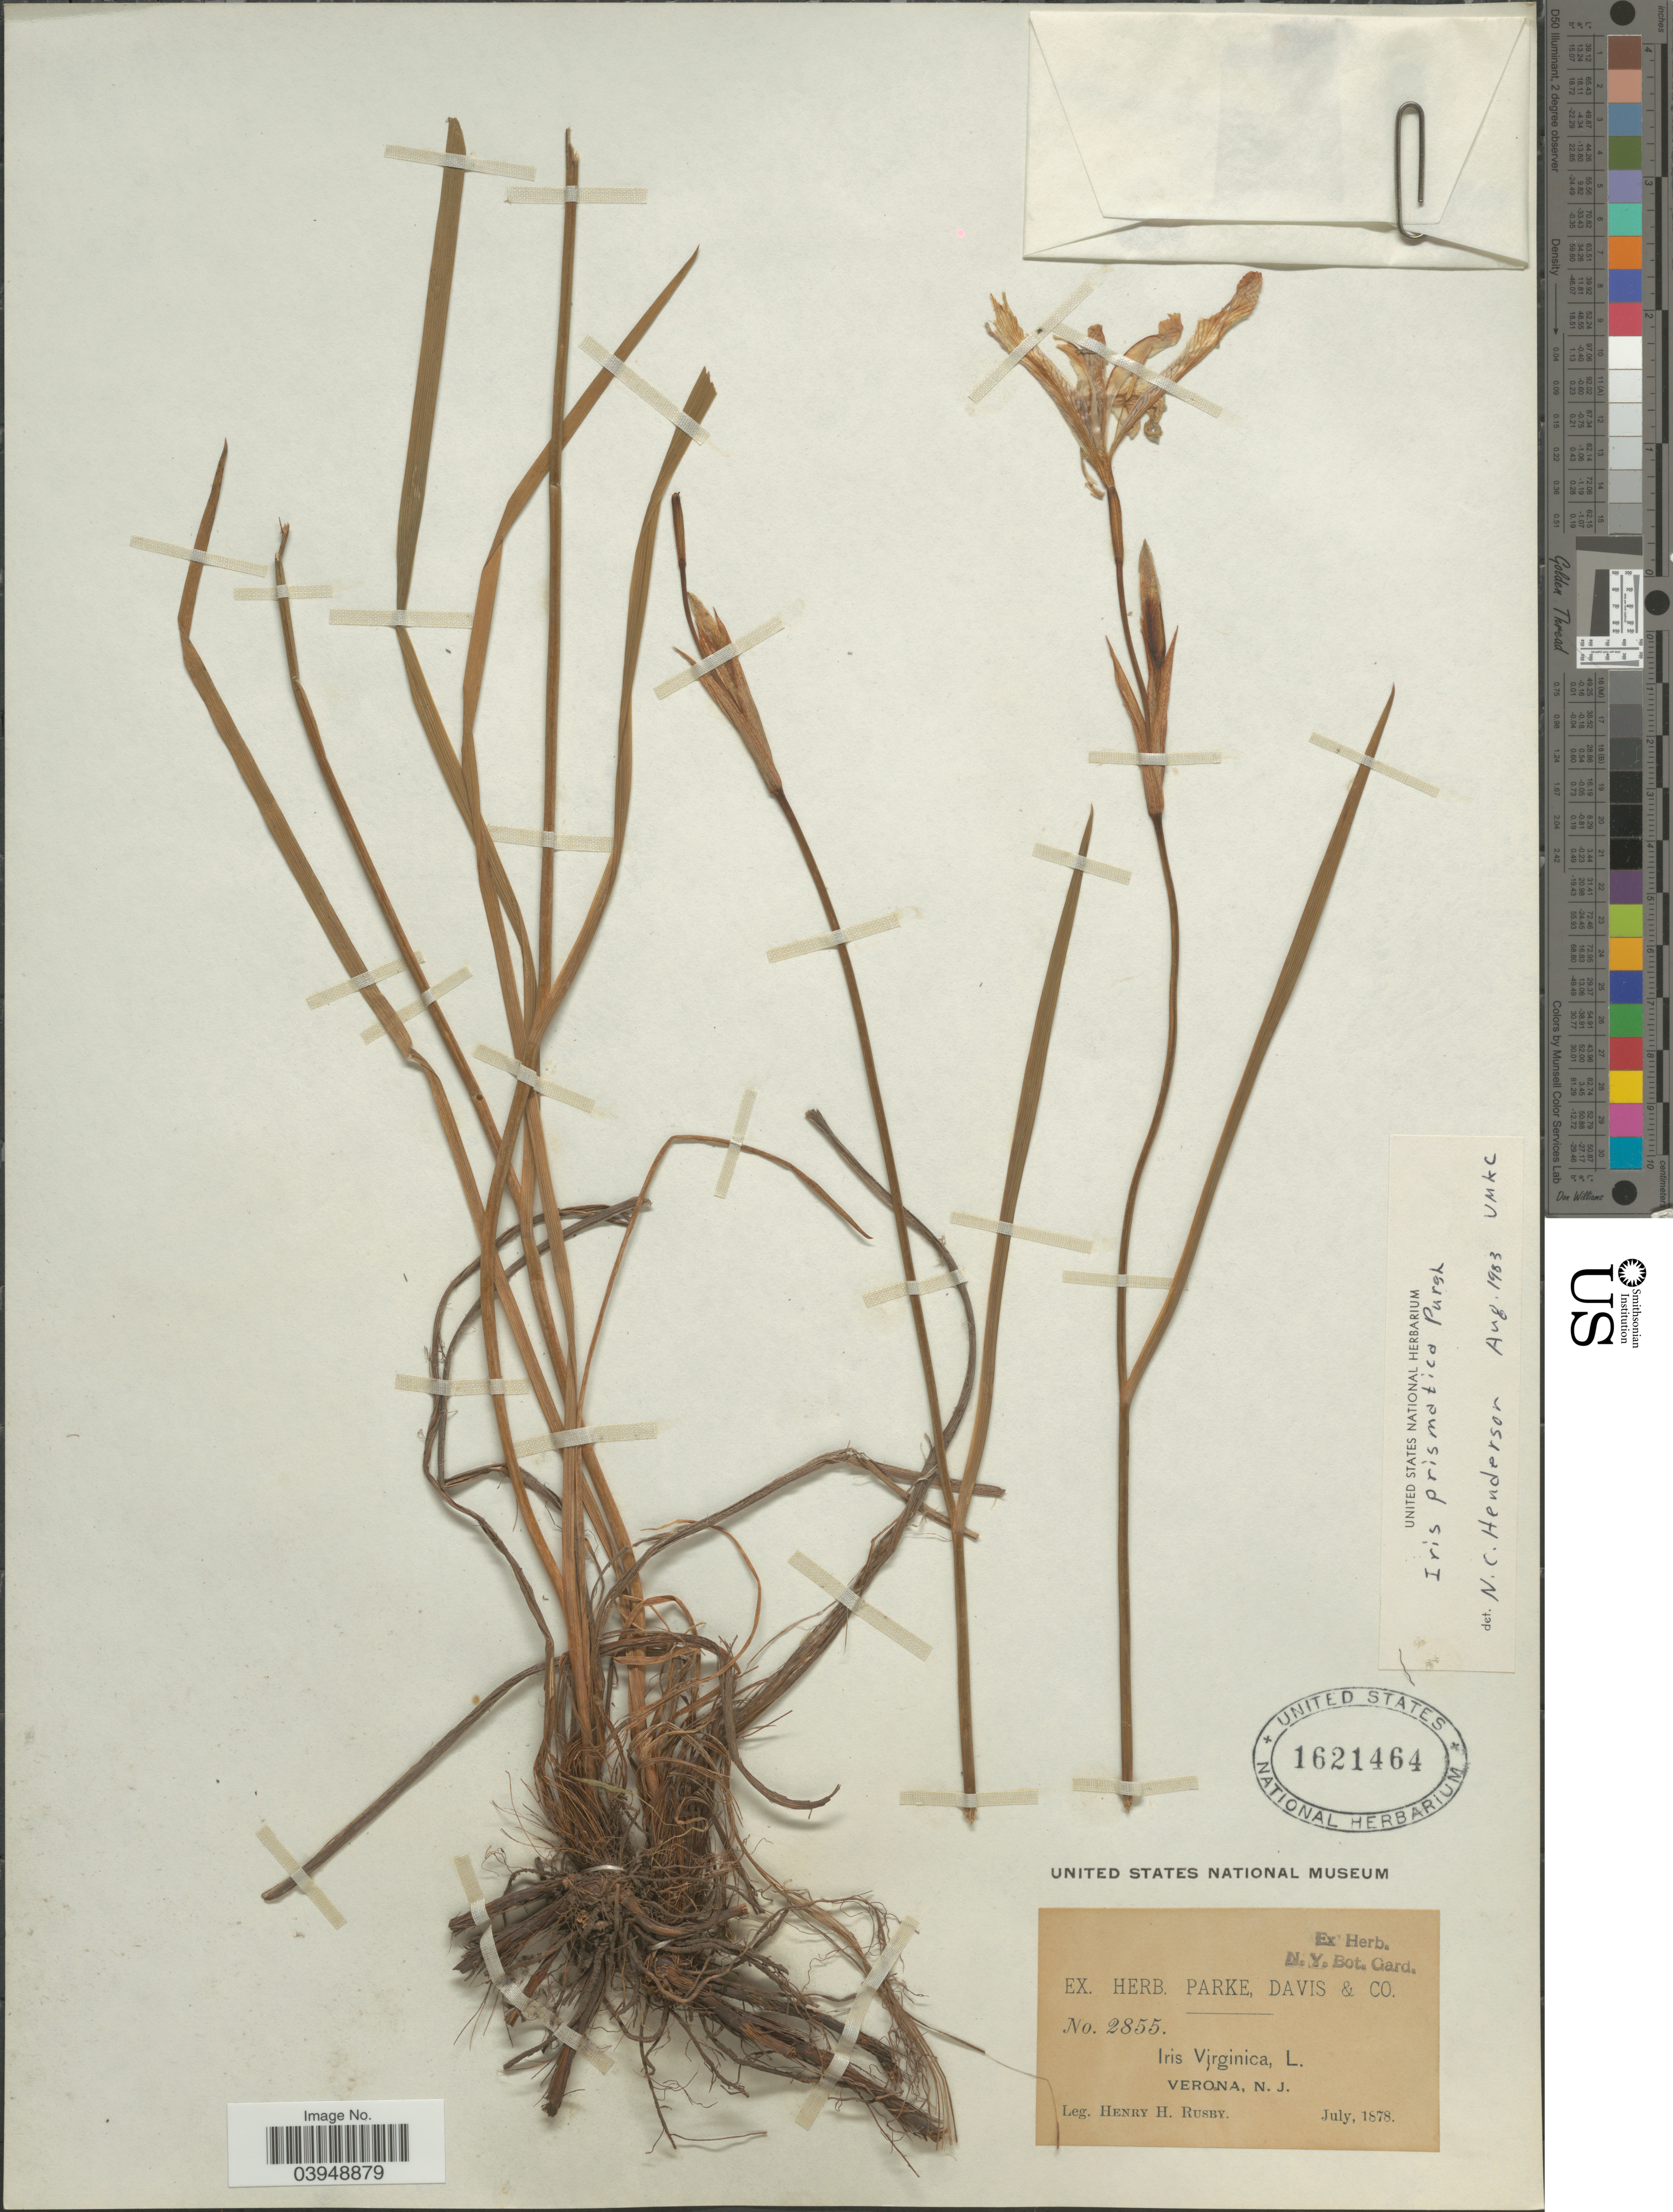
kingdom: Plantae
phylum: Tracheophyta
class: Liliopsida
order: Asparagales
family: Iridaceae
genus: Iris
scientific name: Iris prismatica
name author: Pursh ex Ker Gawl.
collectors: H. H. Rusby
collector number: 2855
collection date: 1878-07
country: United States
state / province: New Jersey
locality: Verona.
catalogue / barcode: US 1621464